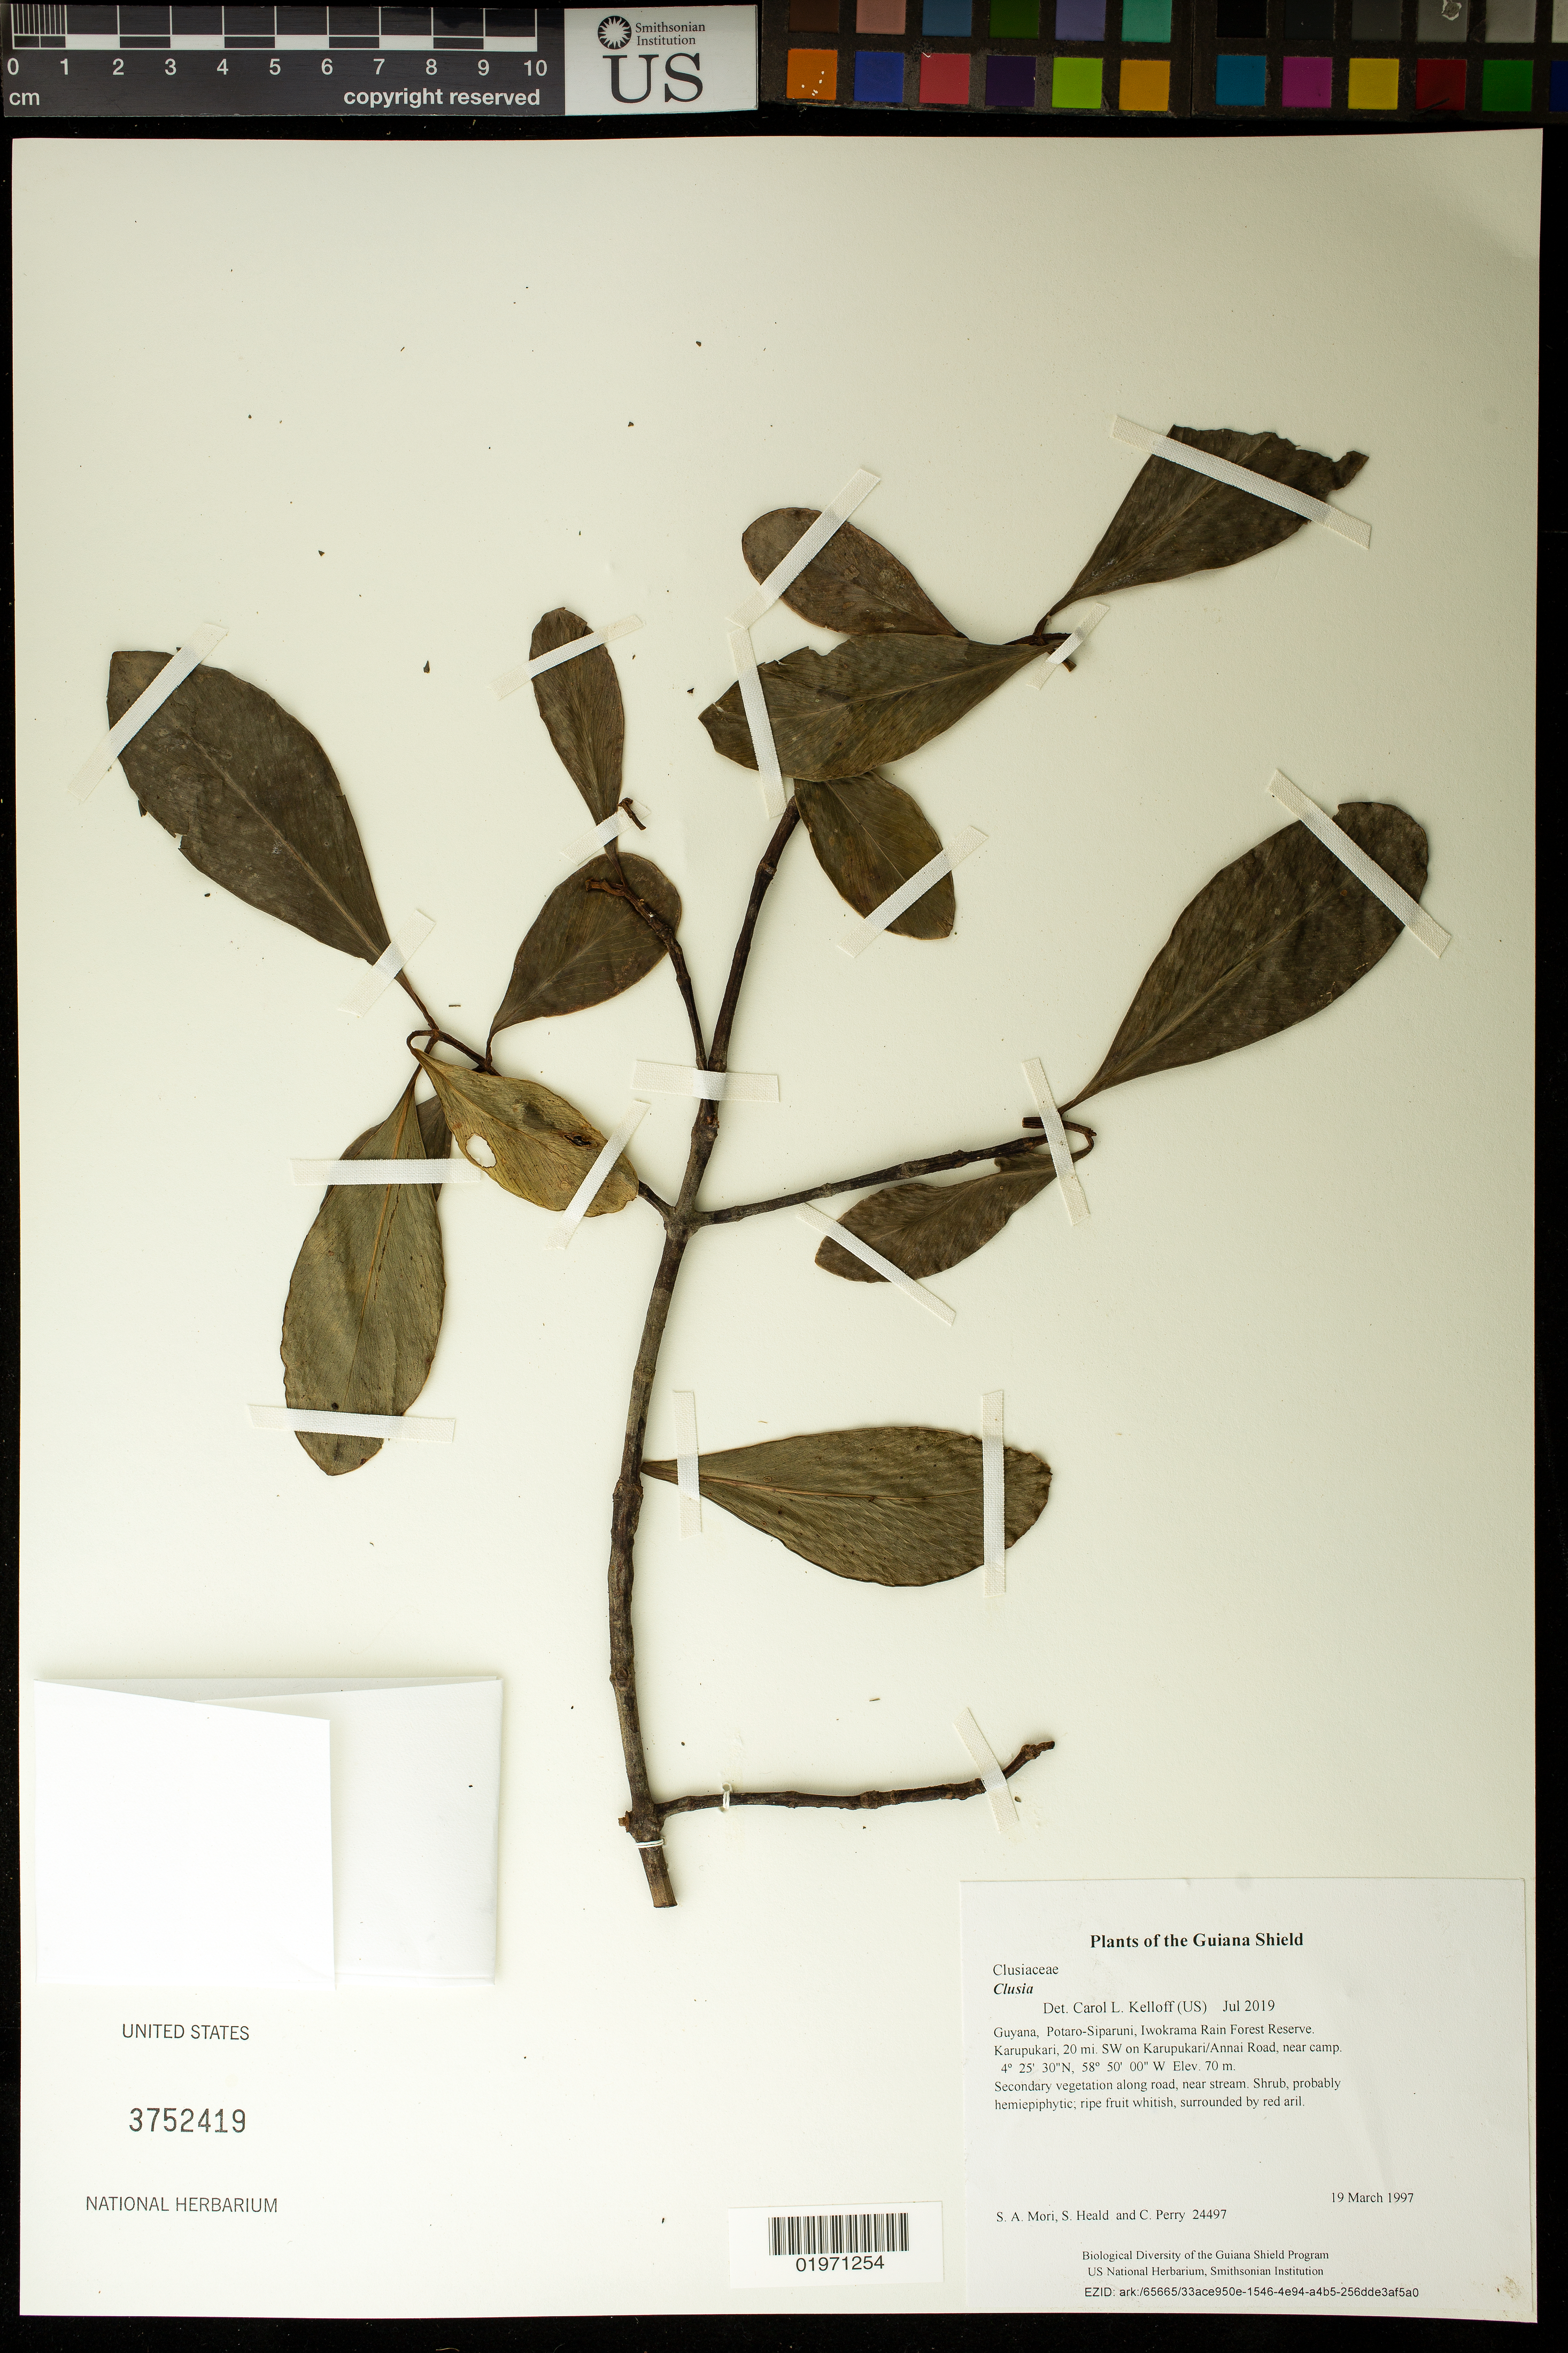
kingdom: Plantae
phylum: Tracheophyta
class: Magnoliopsida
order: Malpighiales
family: Clusiaceae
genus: Clusia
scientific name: Clusia sp.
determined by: Kelloff, Carol L., (US), Smithsonian Institution - National Museum of Natural History (UNITED STATES)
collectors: S. Mori, S. Heald & C. Perry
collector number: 24497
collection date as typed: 19 March 1997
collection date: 1997-03-19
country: Guyana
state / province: Potaro-Siparuni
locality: Iwokrama Rain Forest Reserve. Karupukari, 20 mi. SW on Karupukari/Annai Road, near camp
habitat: Secondary vegetation along road, near stream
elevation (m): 70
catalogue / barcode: US 3752419